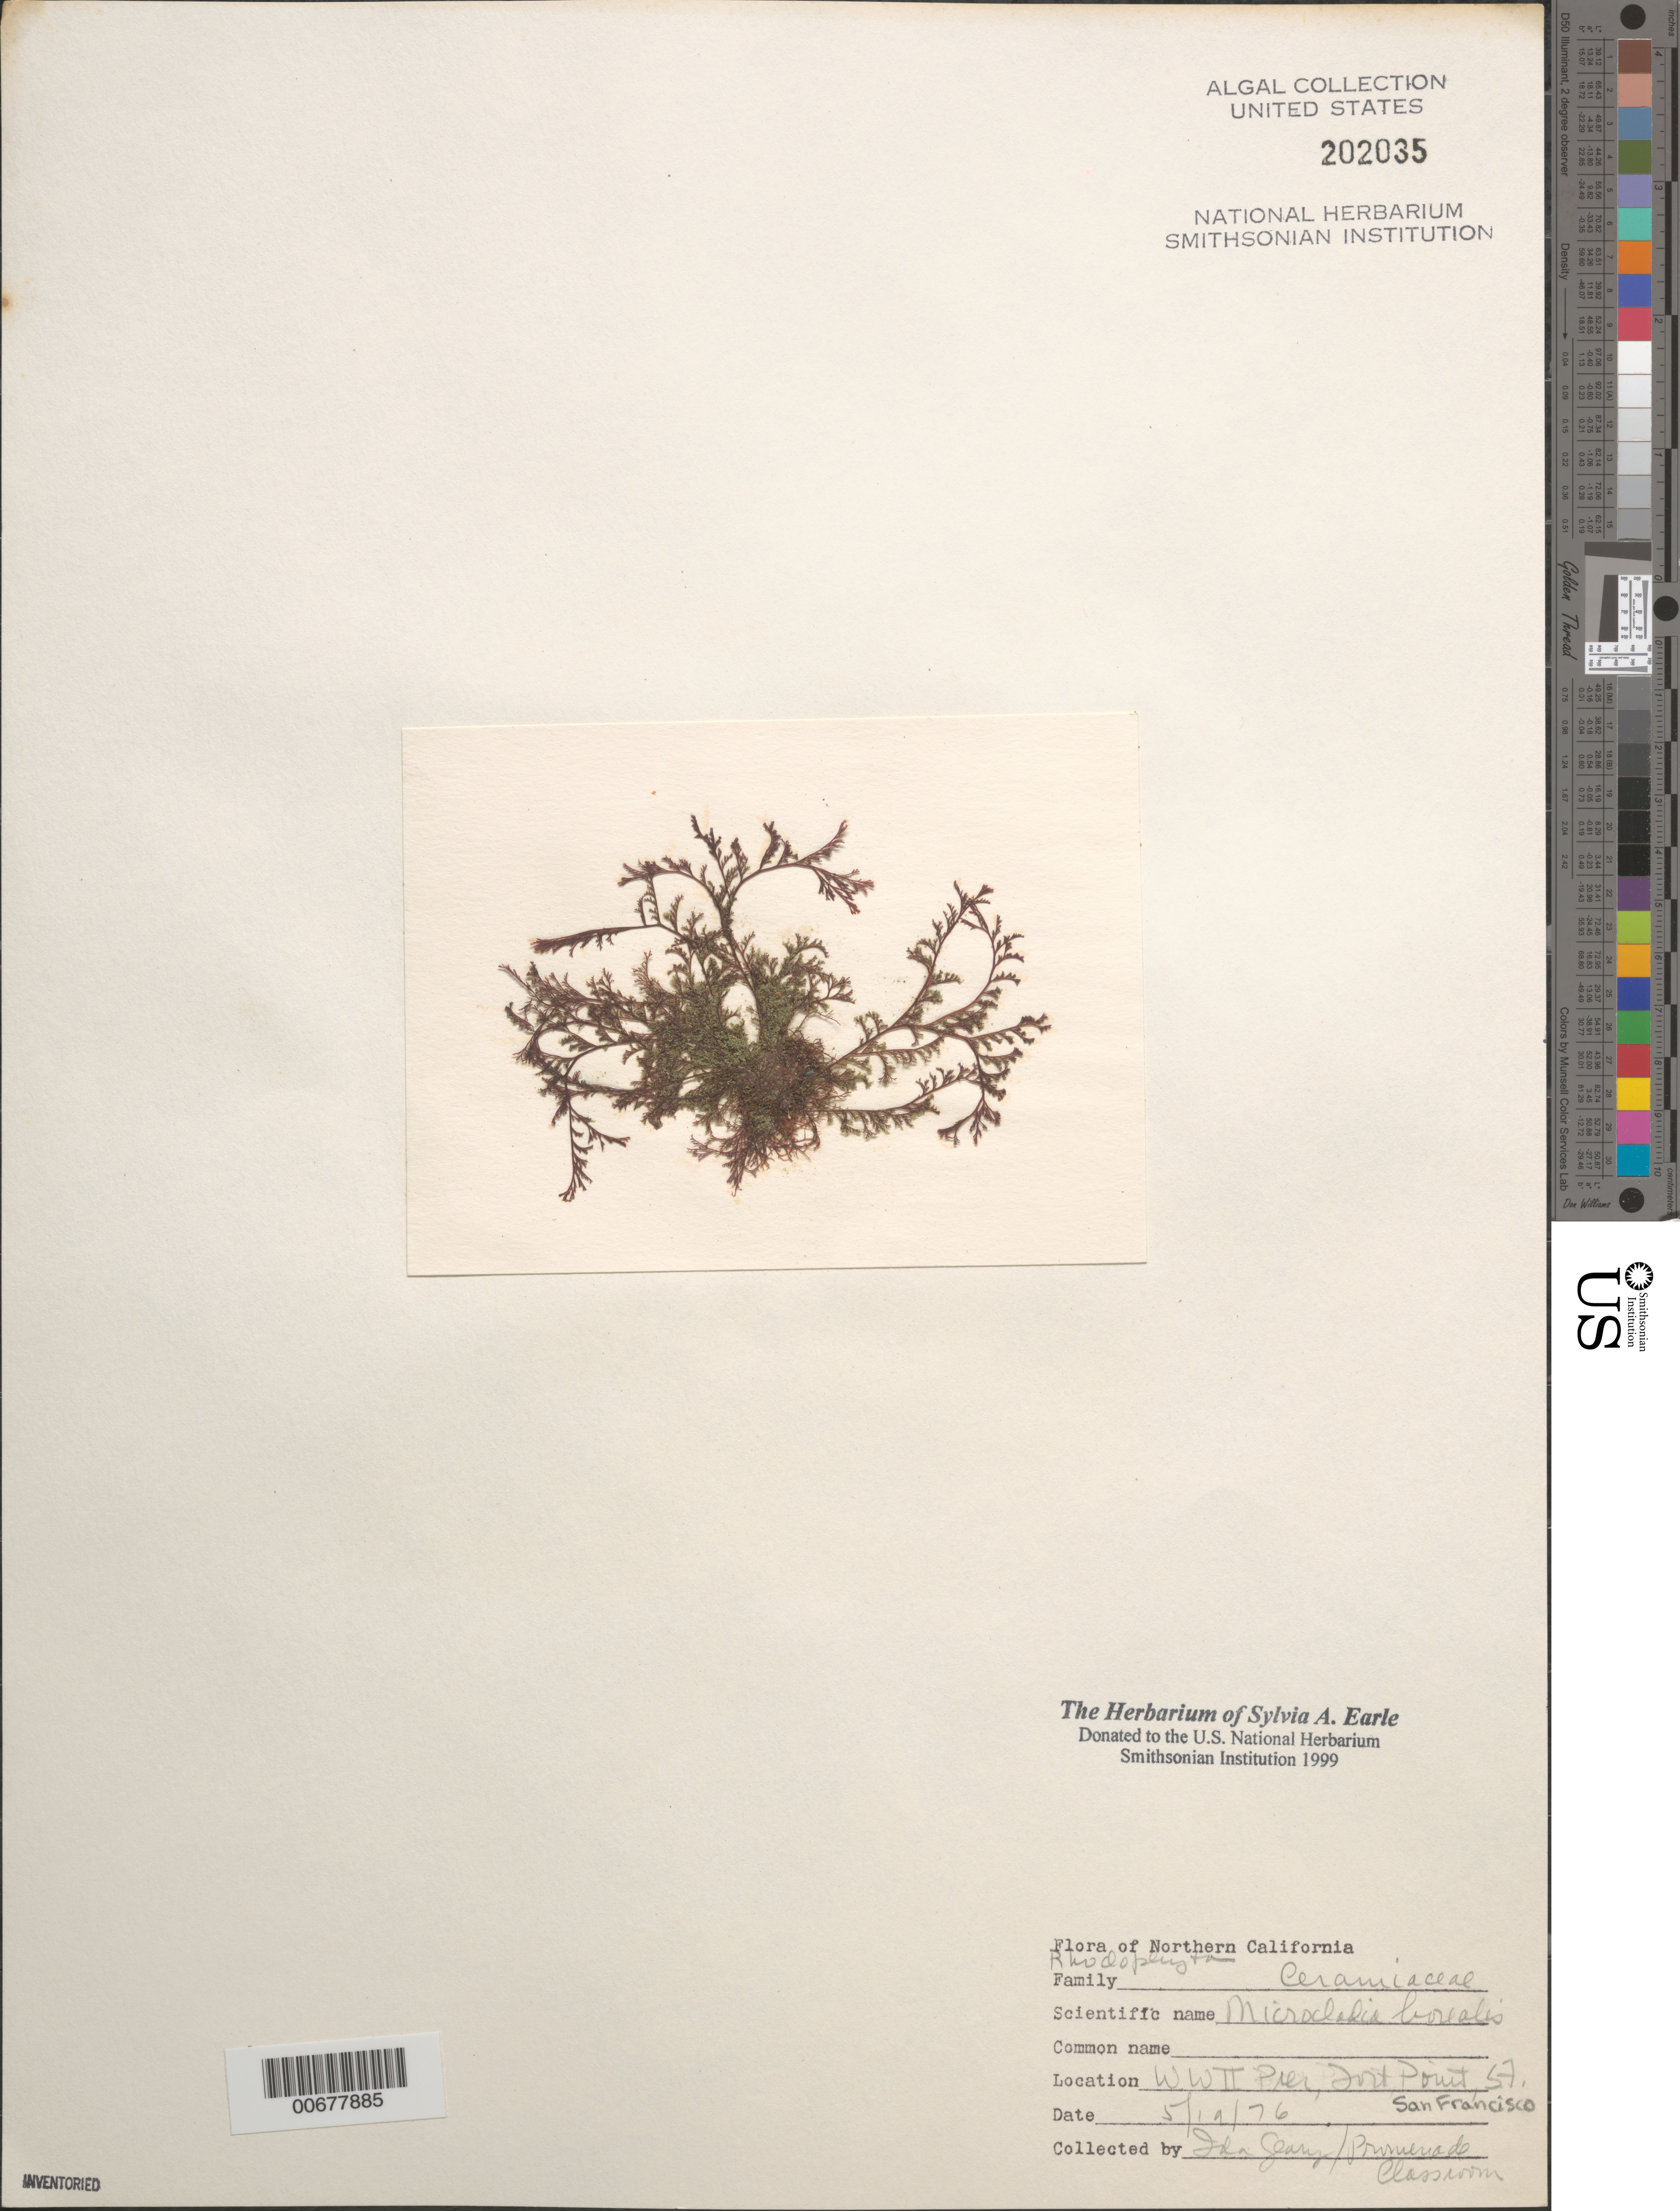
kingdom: Plantae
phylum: Rhodophyta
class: Florideophyceae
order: Ceramiales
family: Ceramiaceae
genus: Microcladia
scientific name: Microcladia borealis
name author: Rupr.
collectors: I. Geary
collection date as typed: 19 May 1976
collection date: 1976-05-19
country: United States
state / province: California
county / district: San Francisco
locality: San Francisco, Fort Point, World War II Pier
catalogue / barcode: US 202035